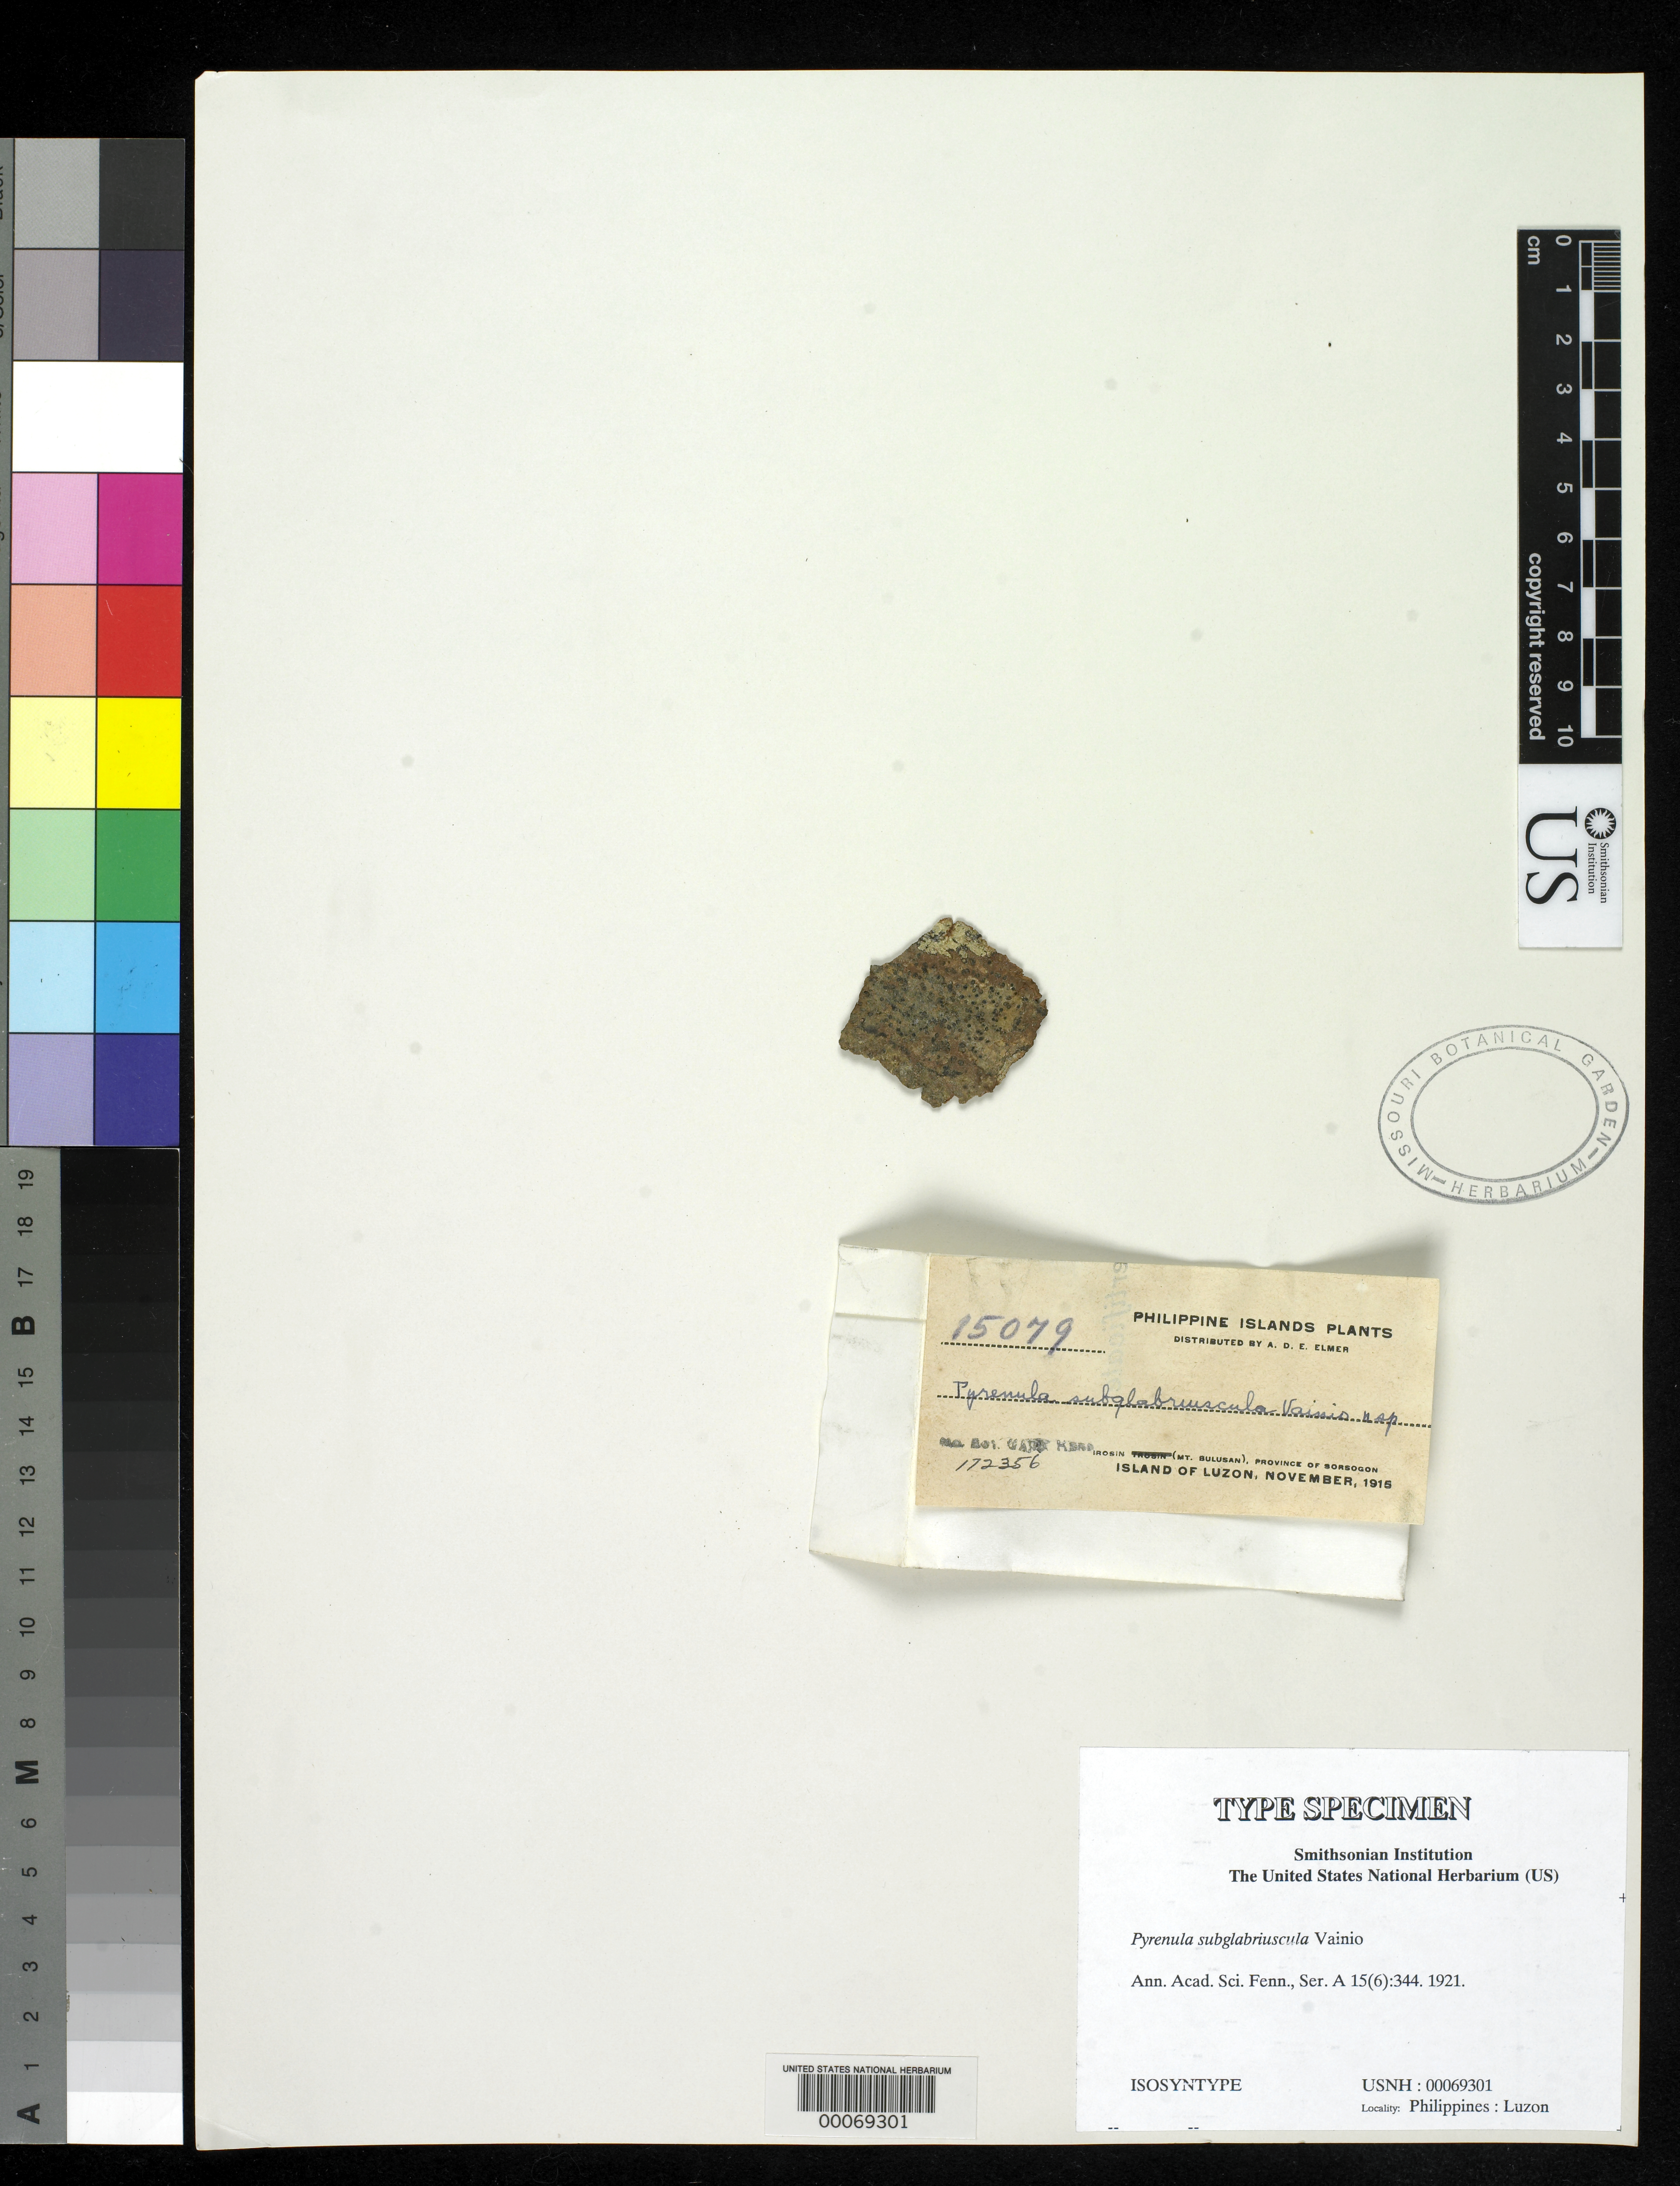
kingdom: Fungi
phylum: Ascomycota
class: Eurotiomycetes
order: Pyrenulales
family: Pyrenulaceae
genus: Pyrenula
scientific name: Pyrenula subglabriuscula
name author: Vain.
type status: Isosyntype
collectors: A. D. E. Elmer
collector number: Bur. Sci. 15079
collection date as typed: Nov 1915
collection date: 1915-11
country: Philippines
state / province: Bicol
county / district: Sorsogon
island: Luzon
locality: Irosin (Mt. Bulusan), Province of Sorsogon, Island of Luzon